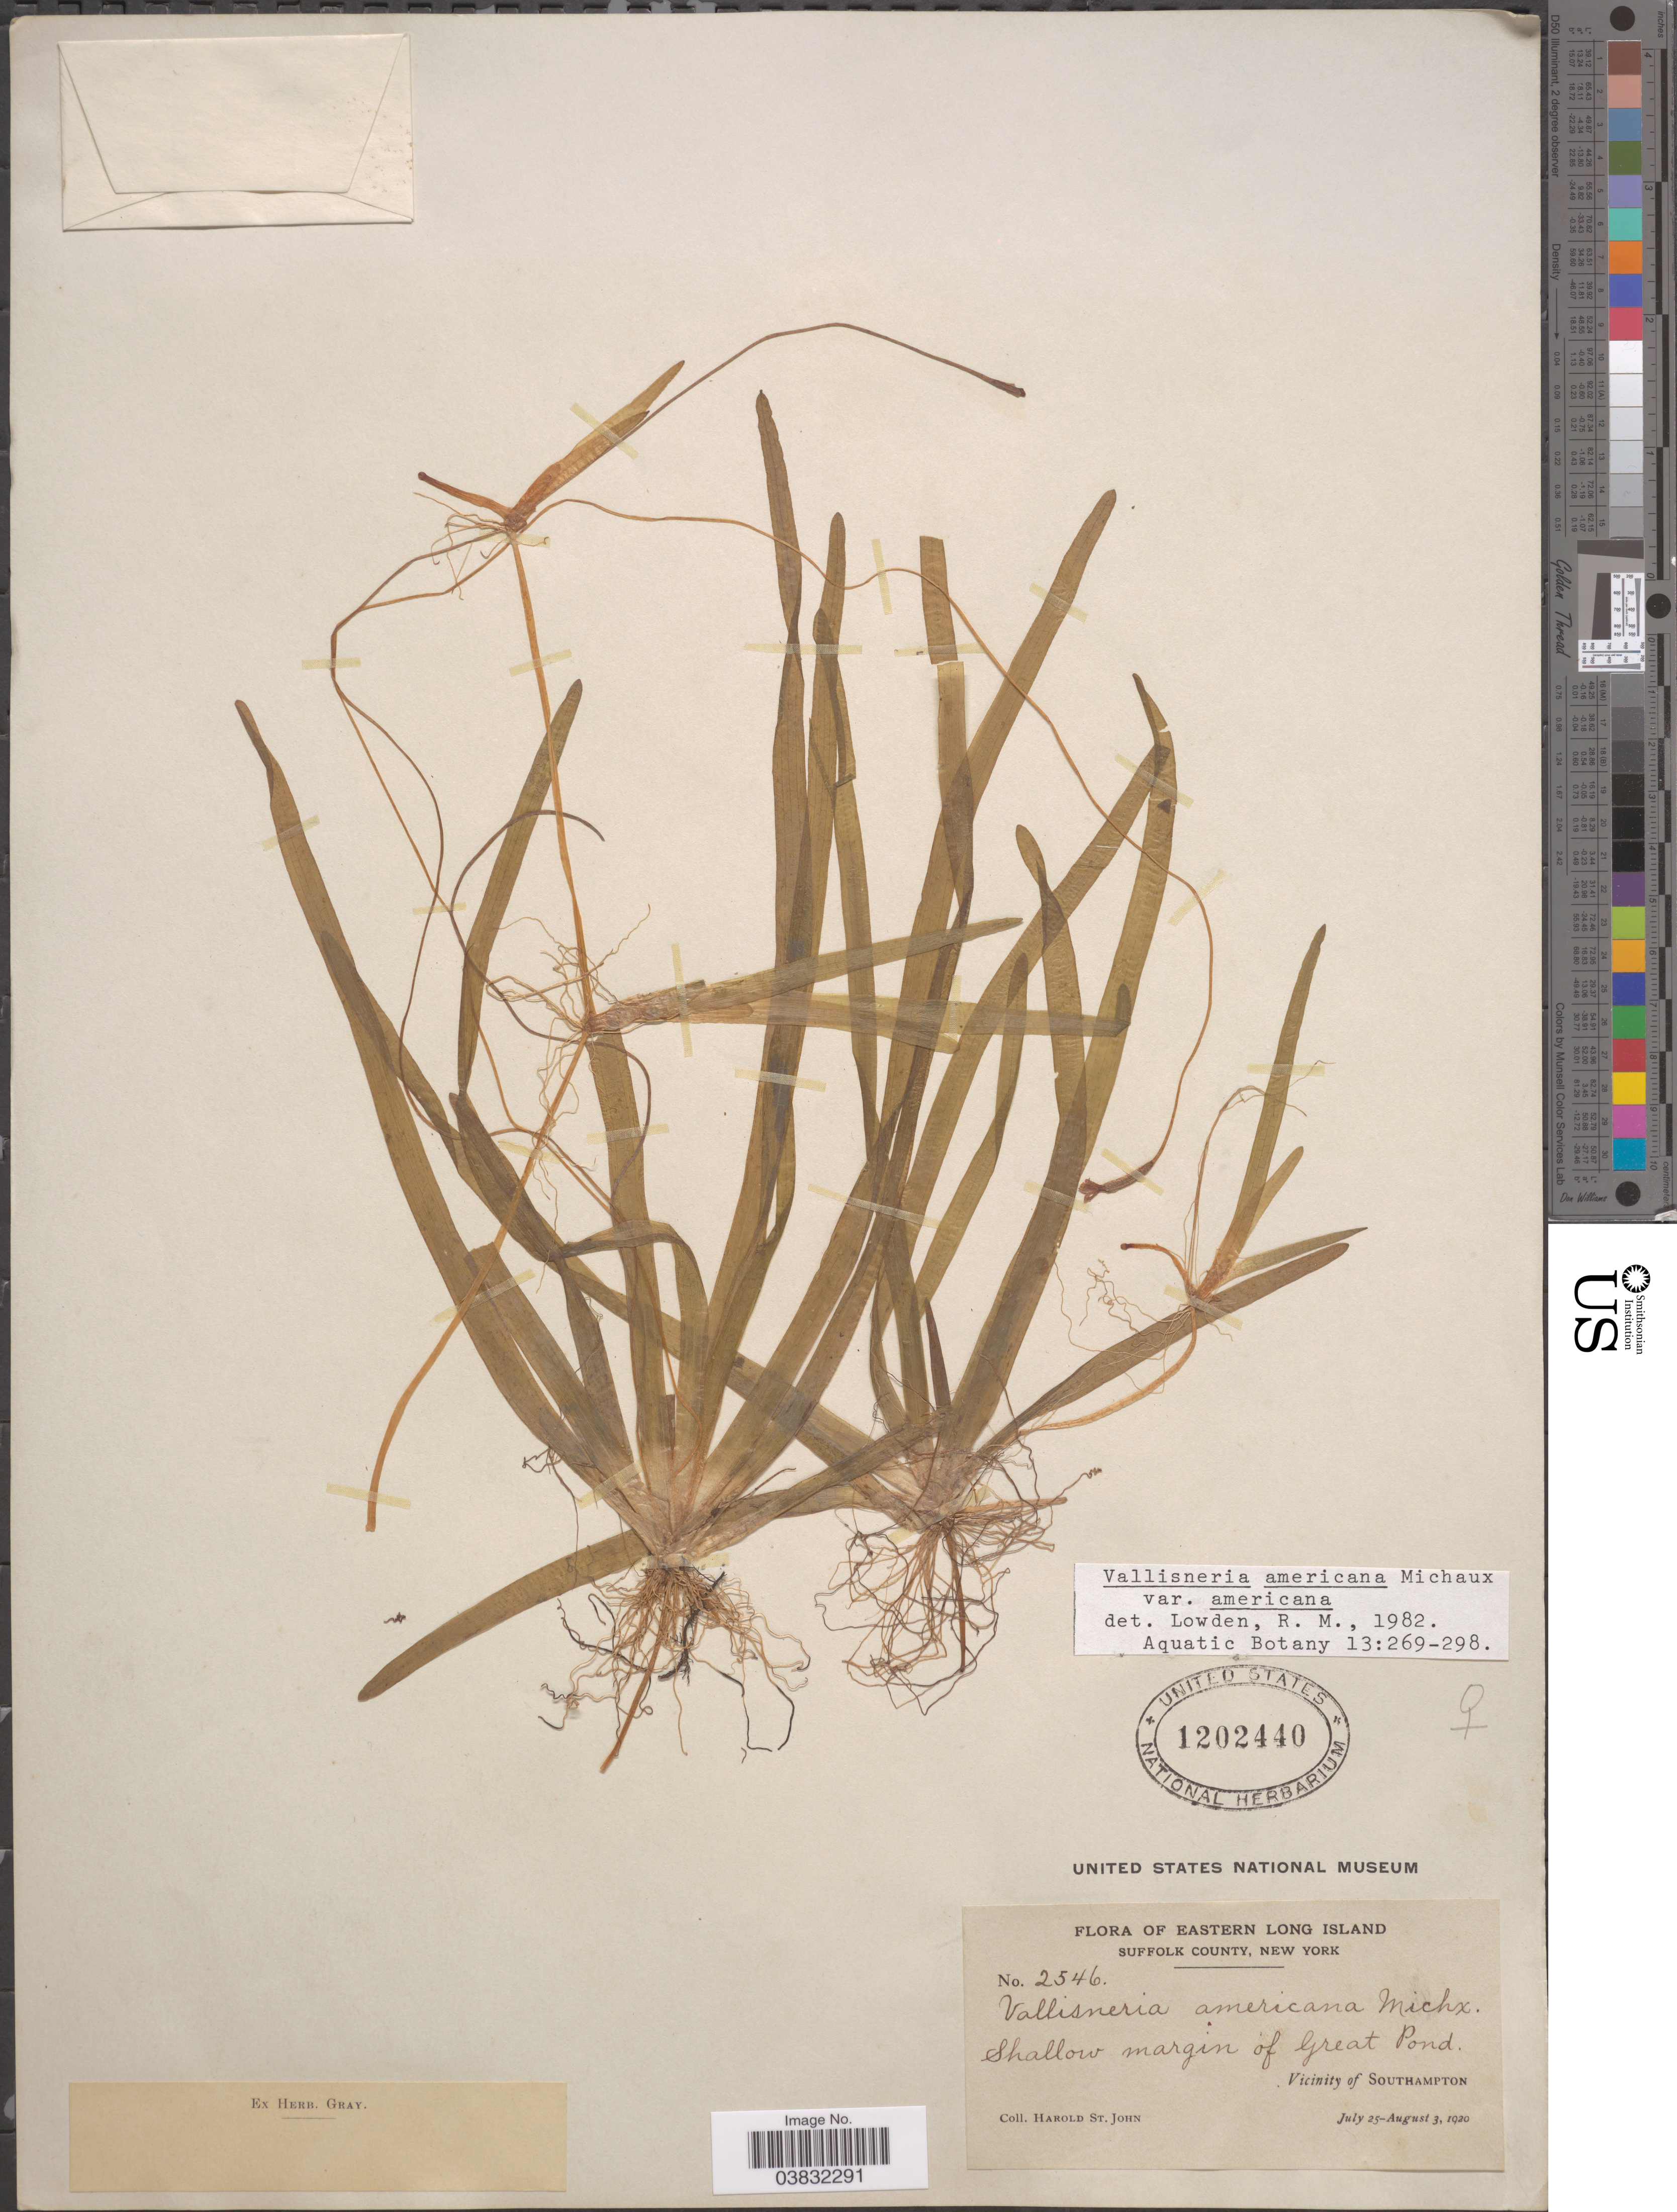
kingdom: Plantae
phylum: Tracheophyta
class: Liliopsida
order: Alismatales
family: Hydrocharitaceae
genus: Vallisneria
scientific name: Vallisneria americana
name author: Michx.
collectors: H. St. John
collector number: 2546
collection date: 1920-07-25/1920-08-03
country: United States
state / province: New York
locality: Eastern Long Island. Suffolk County. Shallow margin of Great Pond, Vicinity of Southampton.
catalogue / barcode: US 1202440